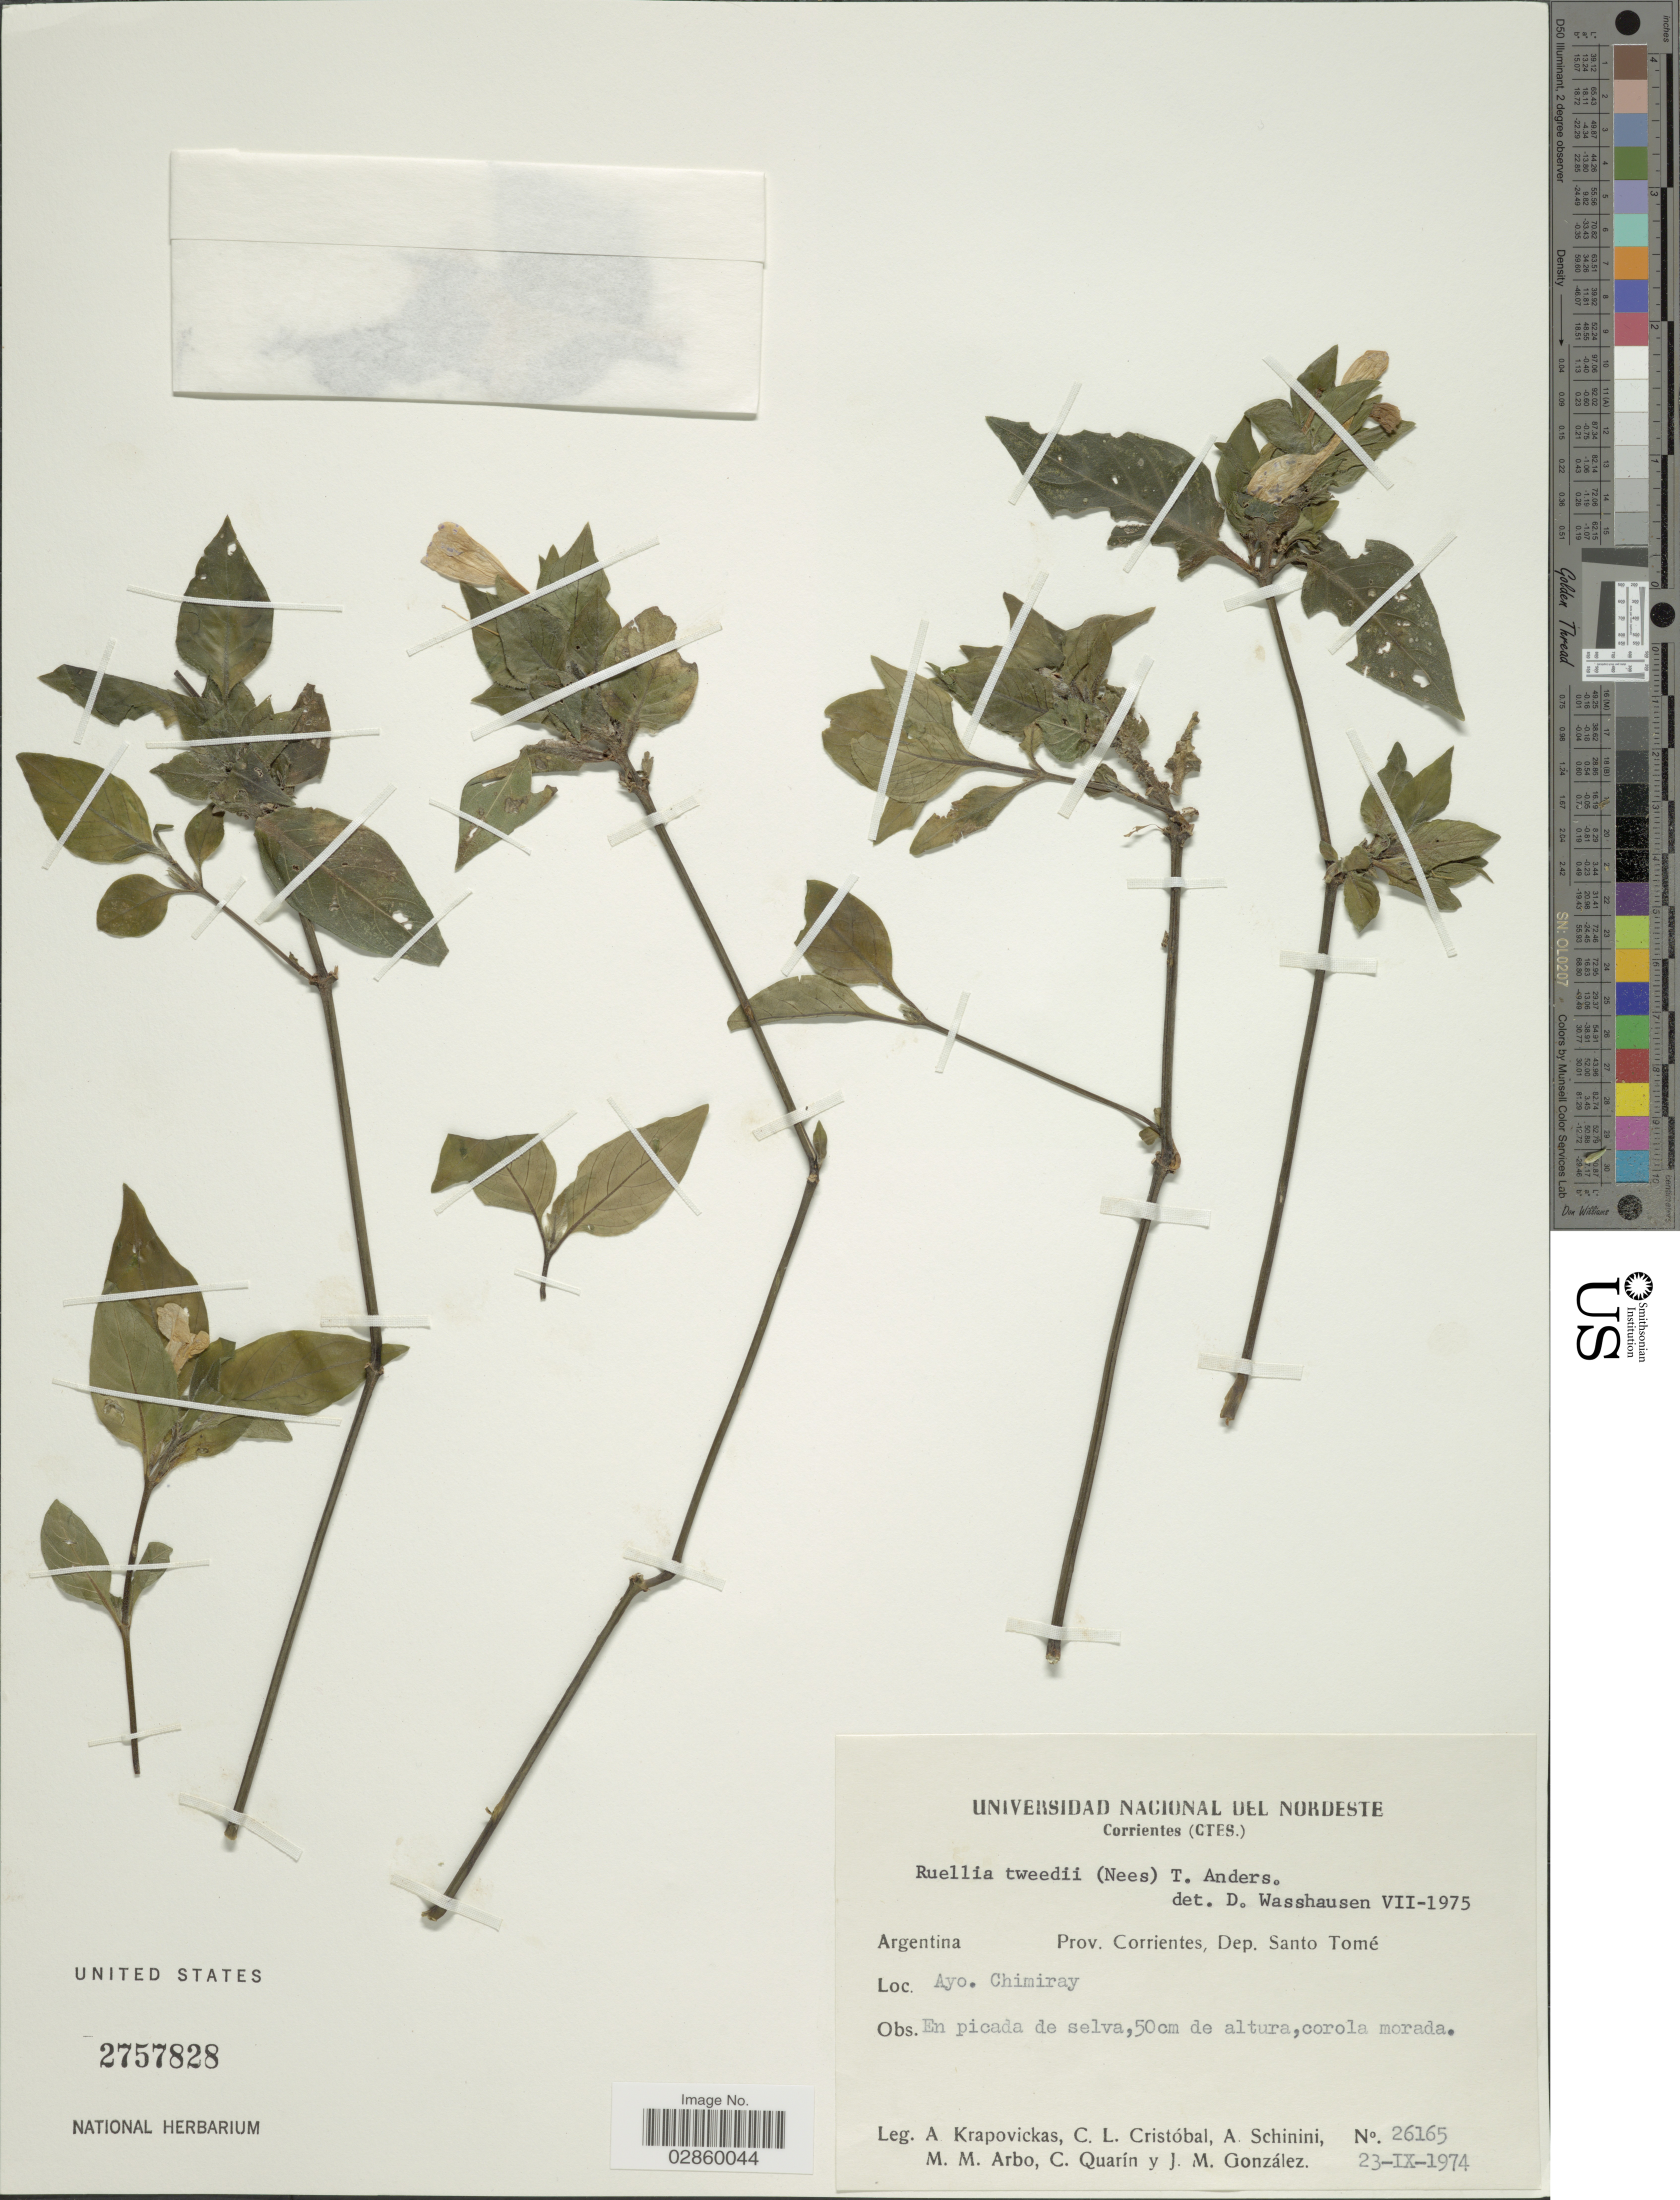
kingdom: Plantae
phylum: Tracheophyta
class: Magnoliopsida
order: Lamiales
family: Acanthaceae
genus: Ruellia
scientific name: Ruellia erythropus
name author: (Nees) Lindau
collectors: A. Krapovickas, C. L. Cristóbal, A. Schinini, M. M. Arbo & et al.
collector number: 26165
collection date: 1974-09-23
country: Argentina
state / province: Corrientes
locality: Dep. Santo Tomé, Ayo., Chimiray.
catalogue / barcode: US 2757828